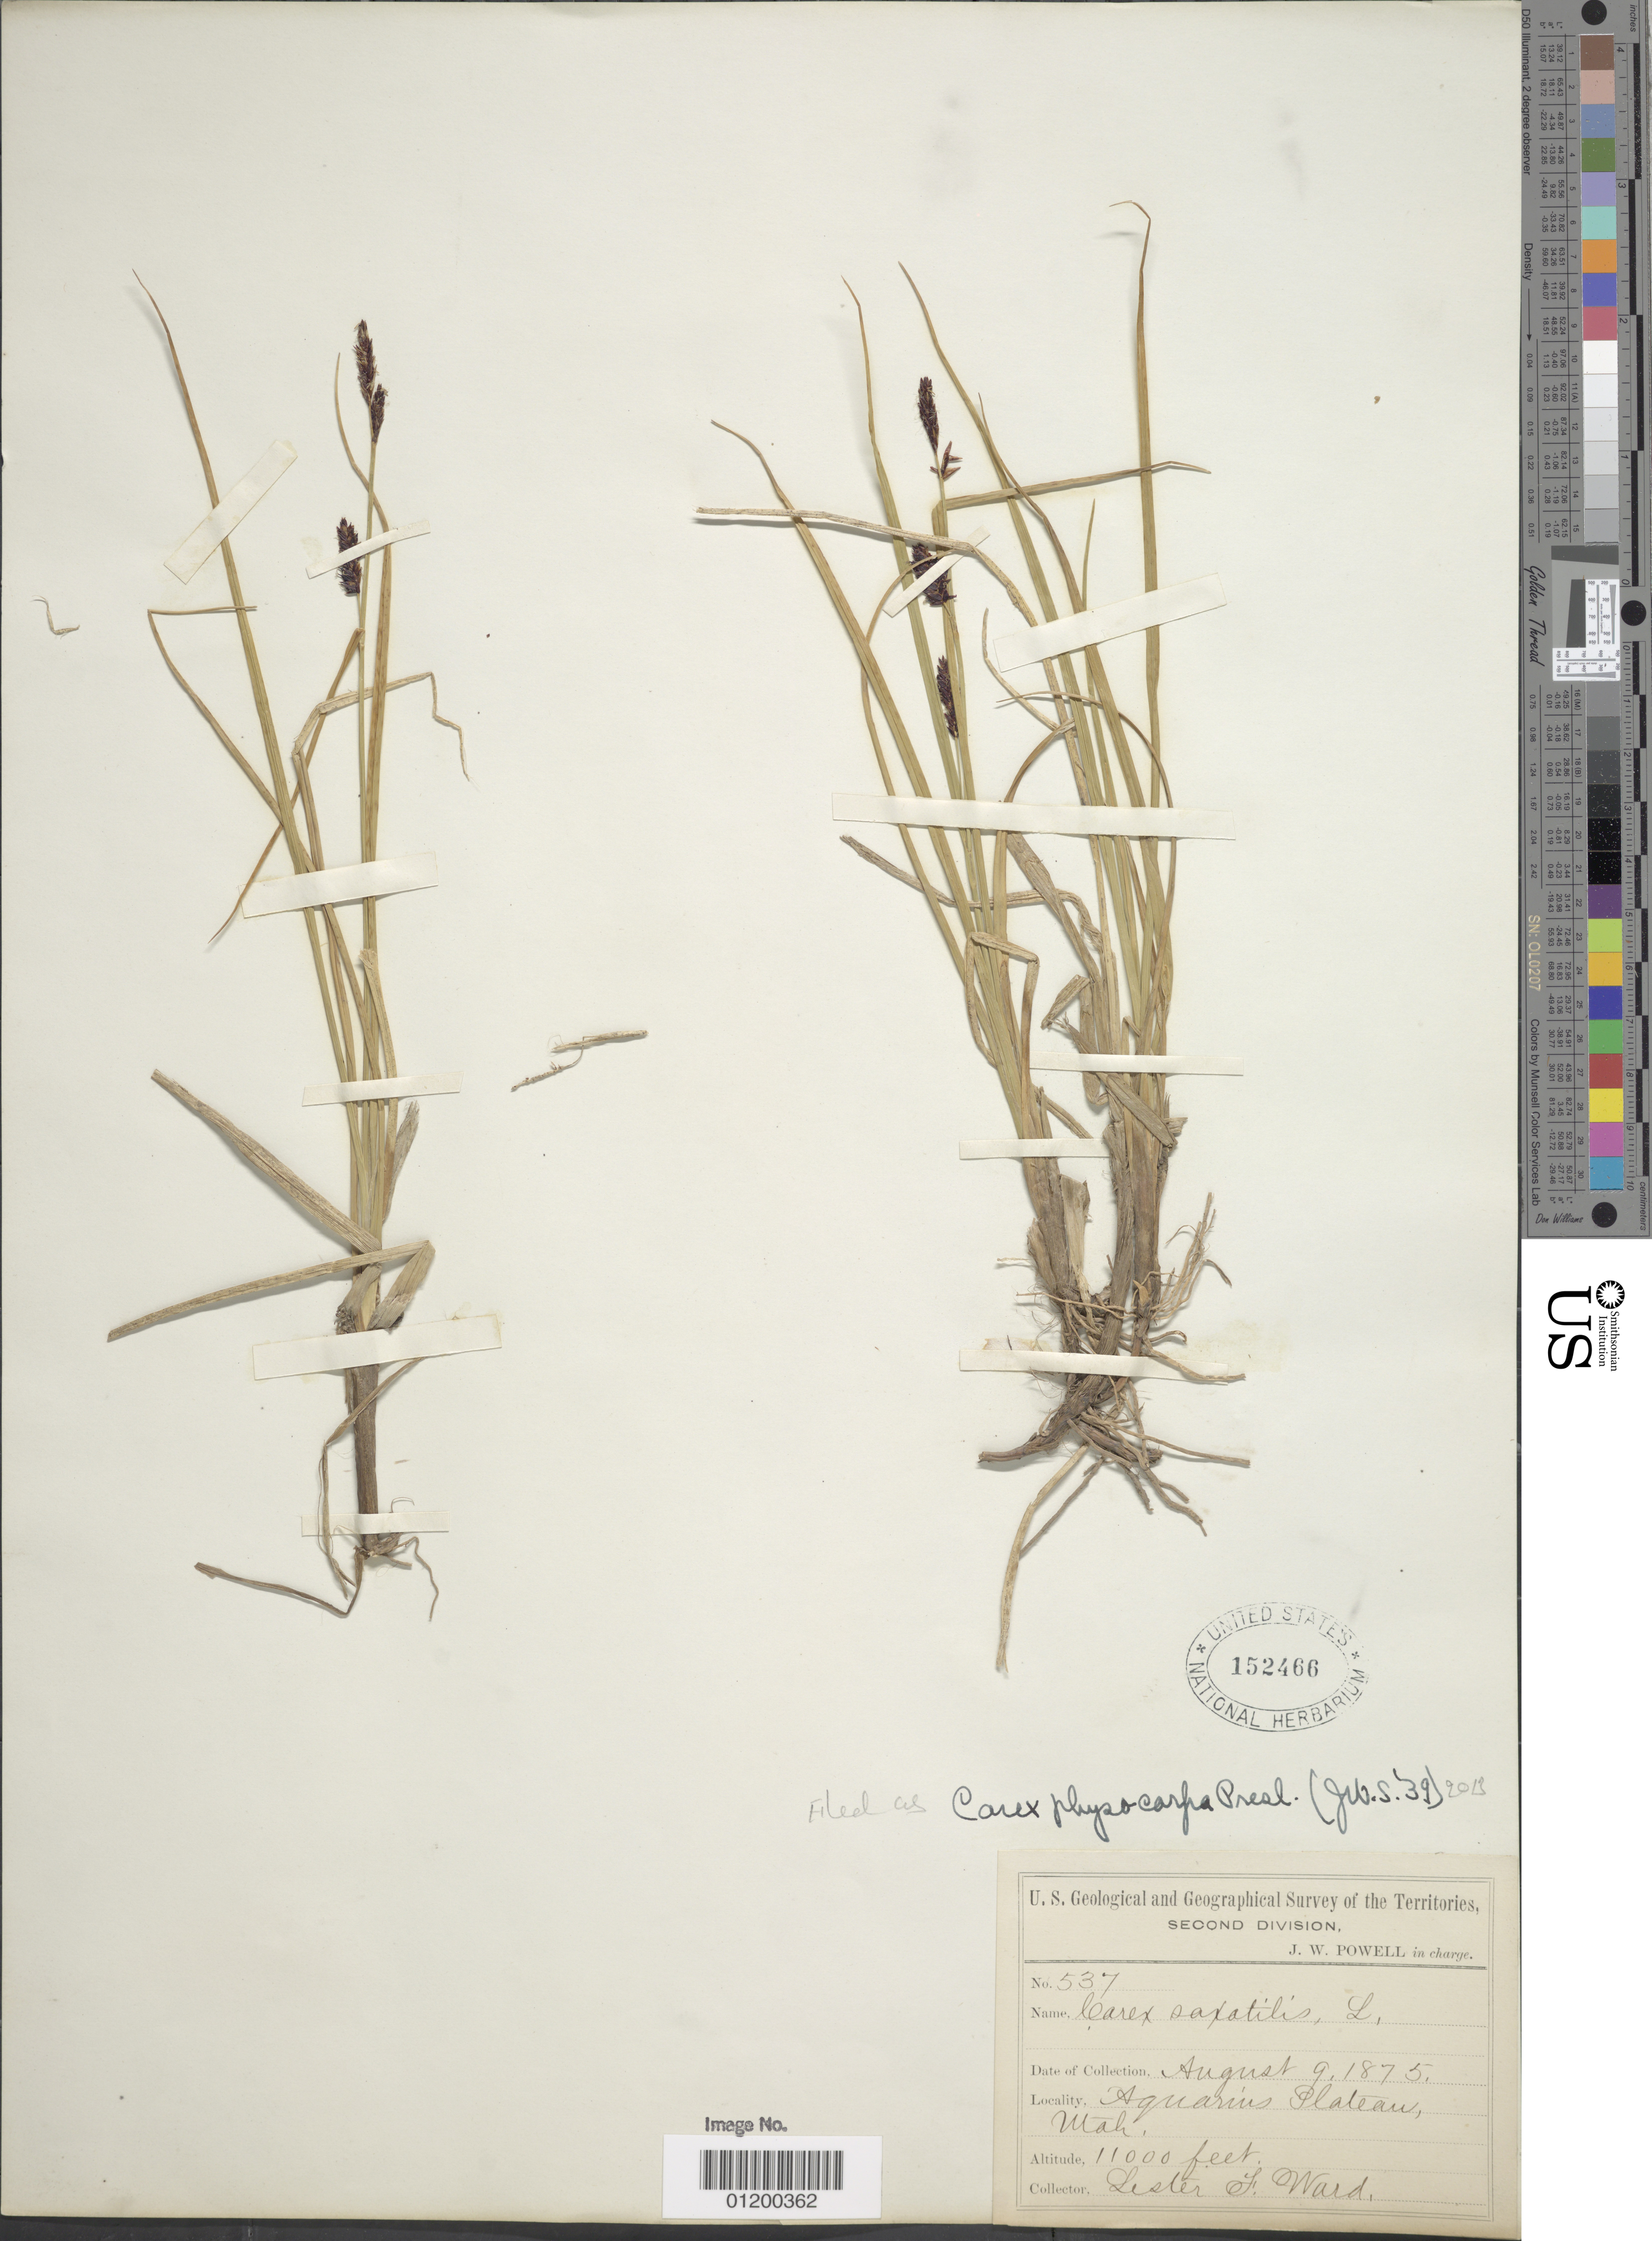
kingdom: Plantae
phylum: Tracheophyta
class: Liliopsida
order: Poales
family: Cyperaceae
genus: Carex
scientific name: Carex saxatilis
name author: L.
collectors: L. F. Ward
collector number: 537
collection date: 1875-08-09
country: United States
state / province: Utah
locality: Aquarius Plateau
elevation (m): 3353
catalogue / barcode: US 152466